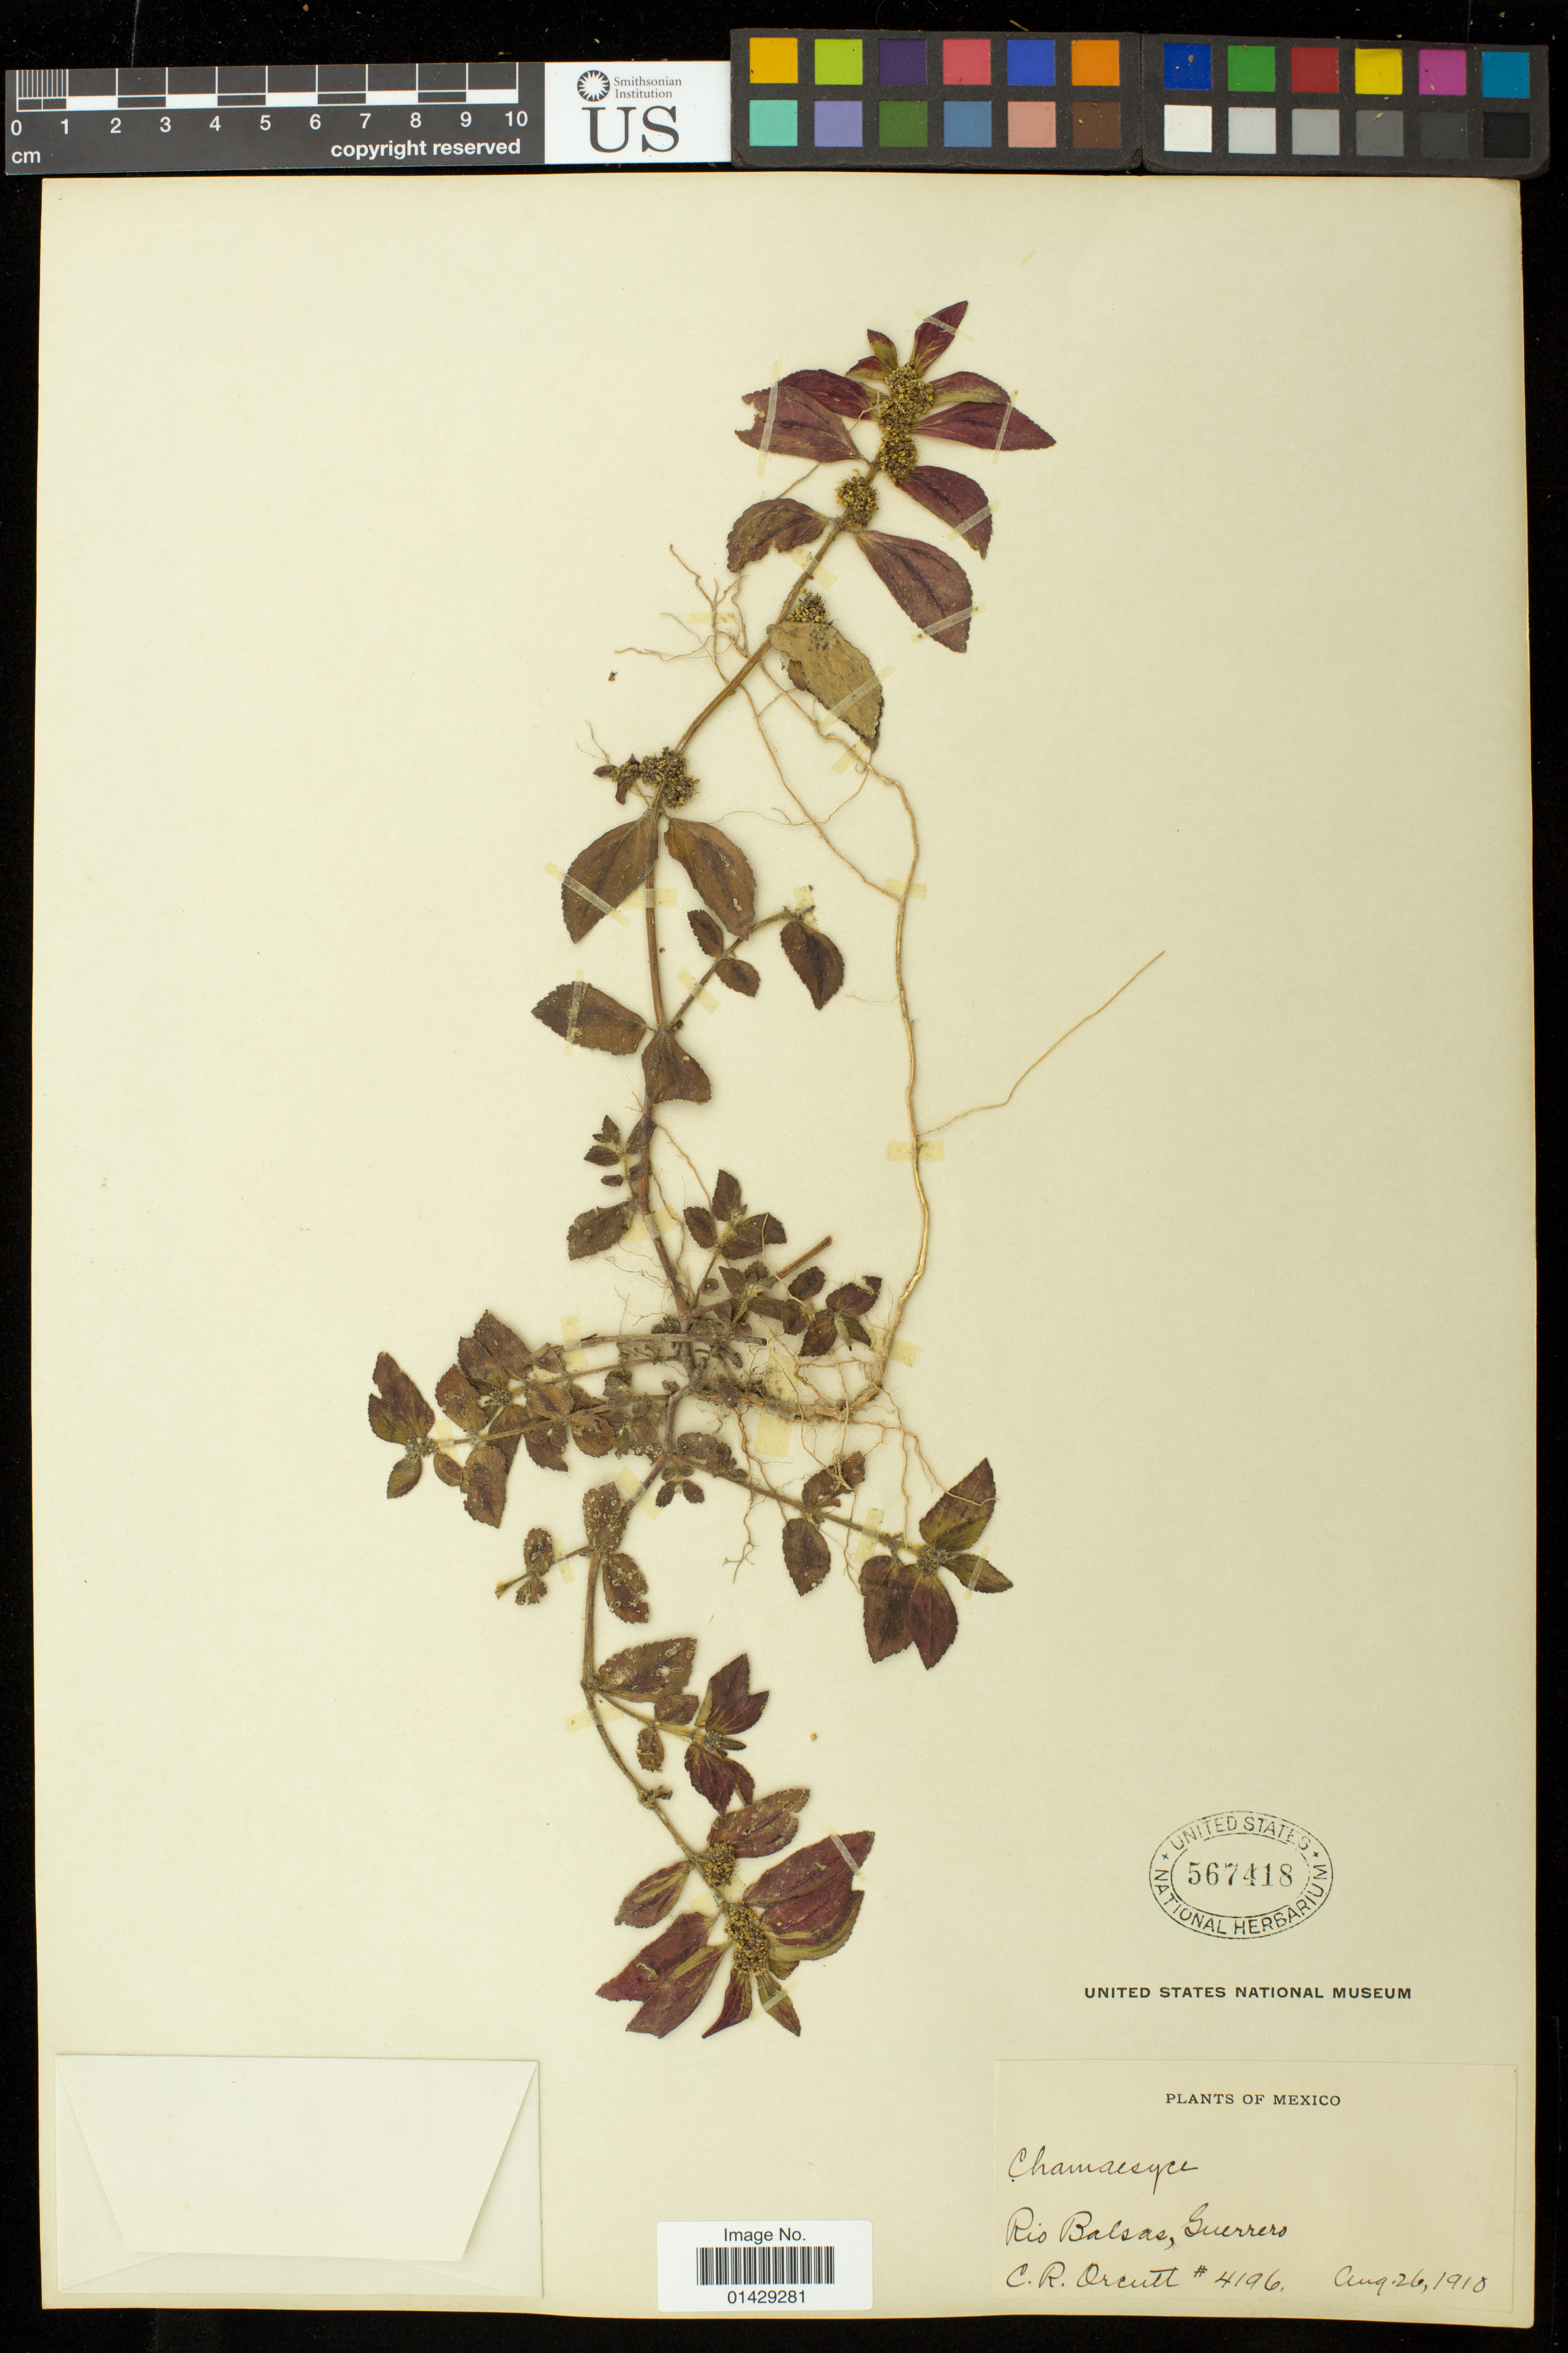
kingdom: Plantae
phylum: Tracheophyta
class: Magnoliopsida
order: Malpighiales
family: Euphorbiaceae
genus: Euphorbia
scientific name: Euphorbia hirta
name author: L.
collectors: C. R. Orcutt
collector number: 4196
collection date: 1910-08-26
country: Mexico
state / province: Guerrero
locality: Rio Balsas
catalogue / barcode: US 567418